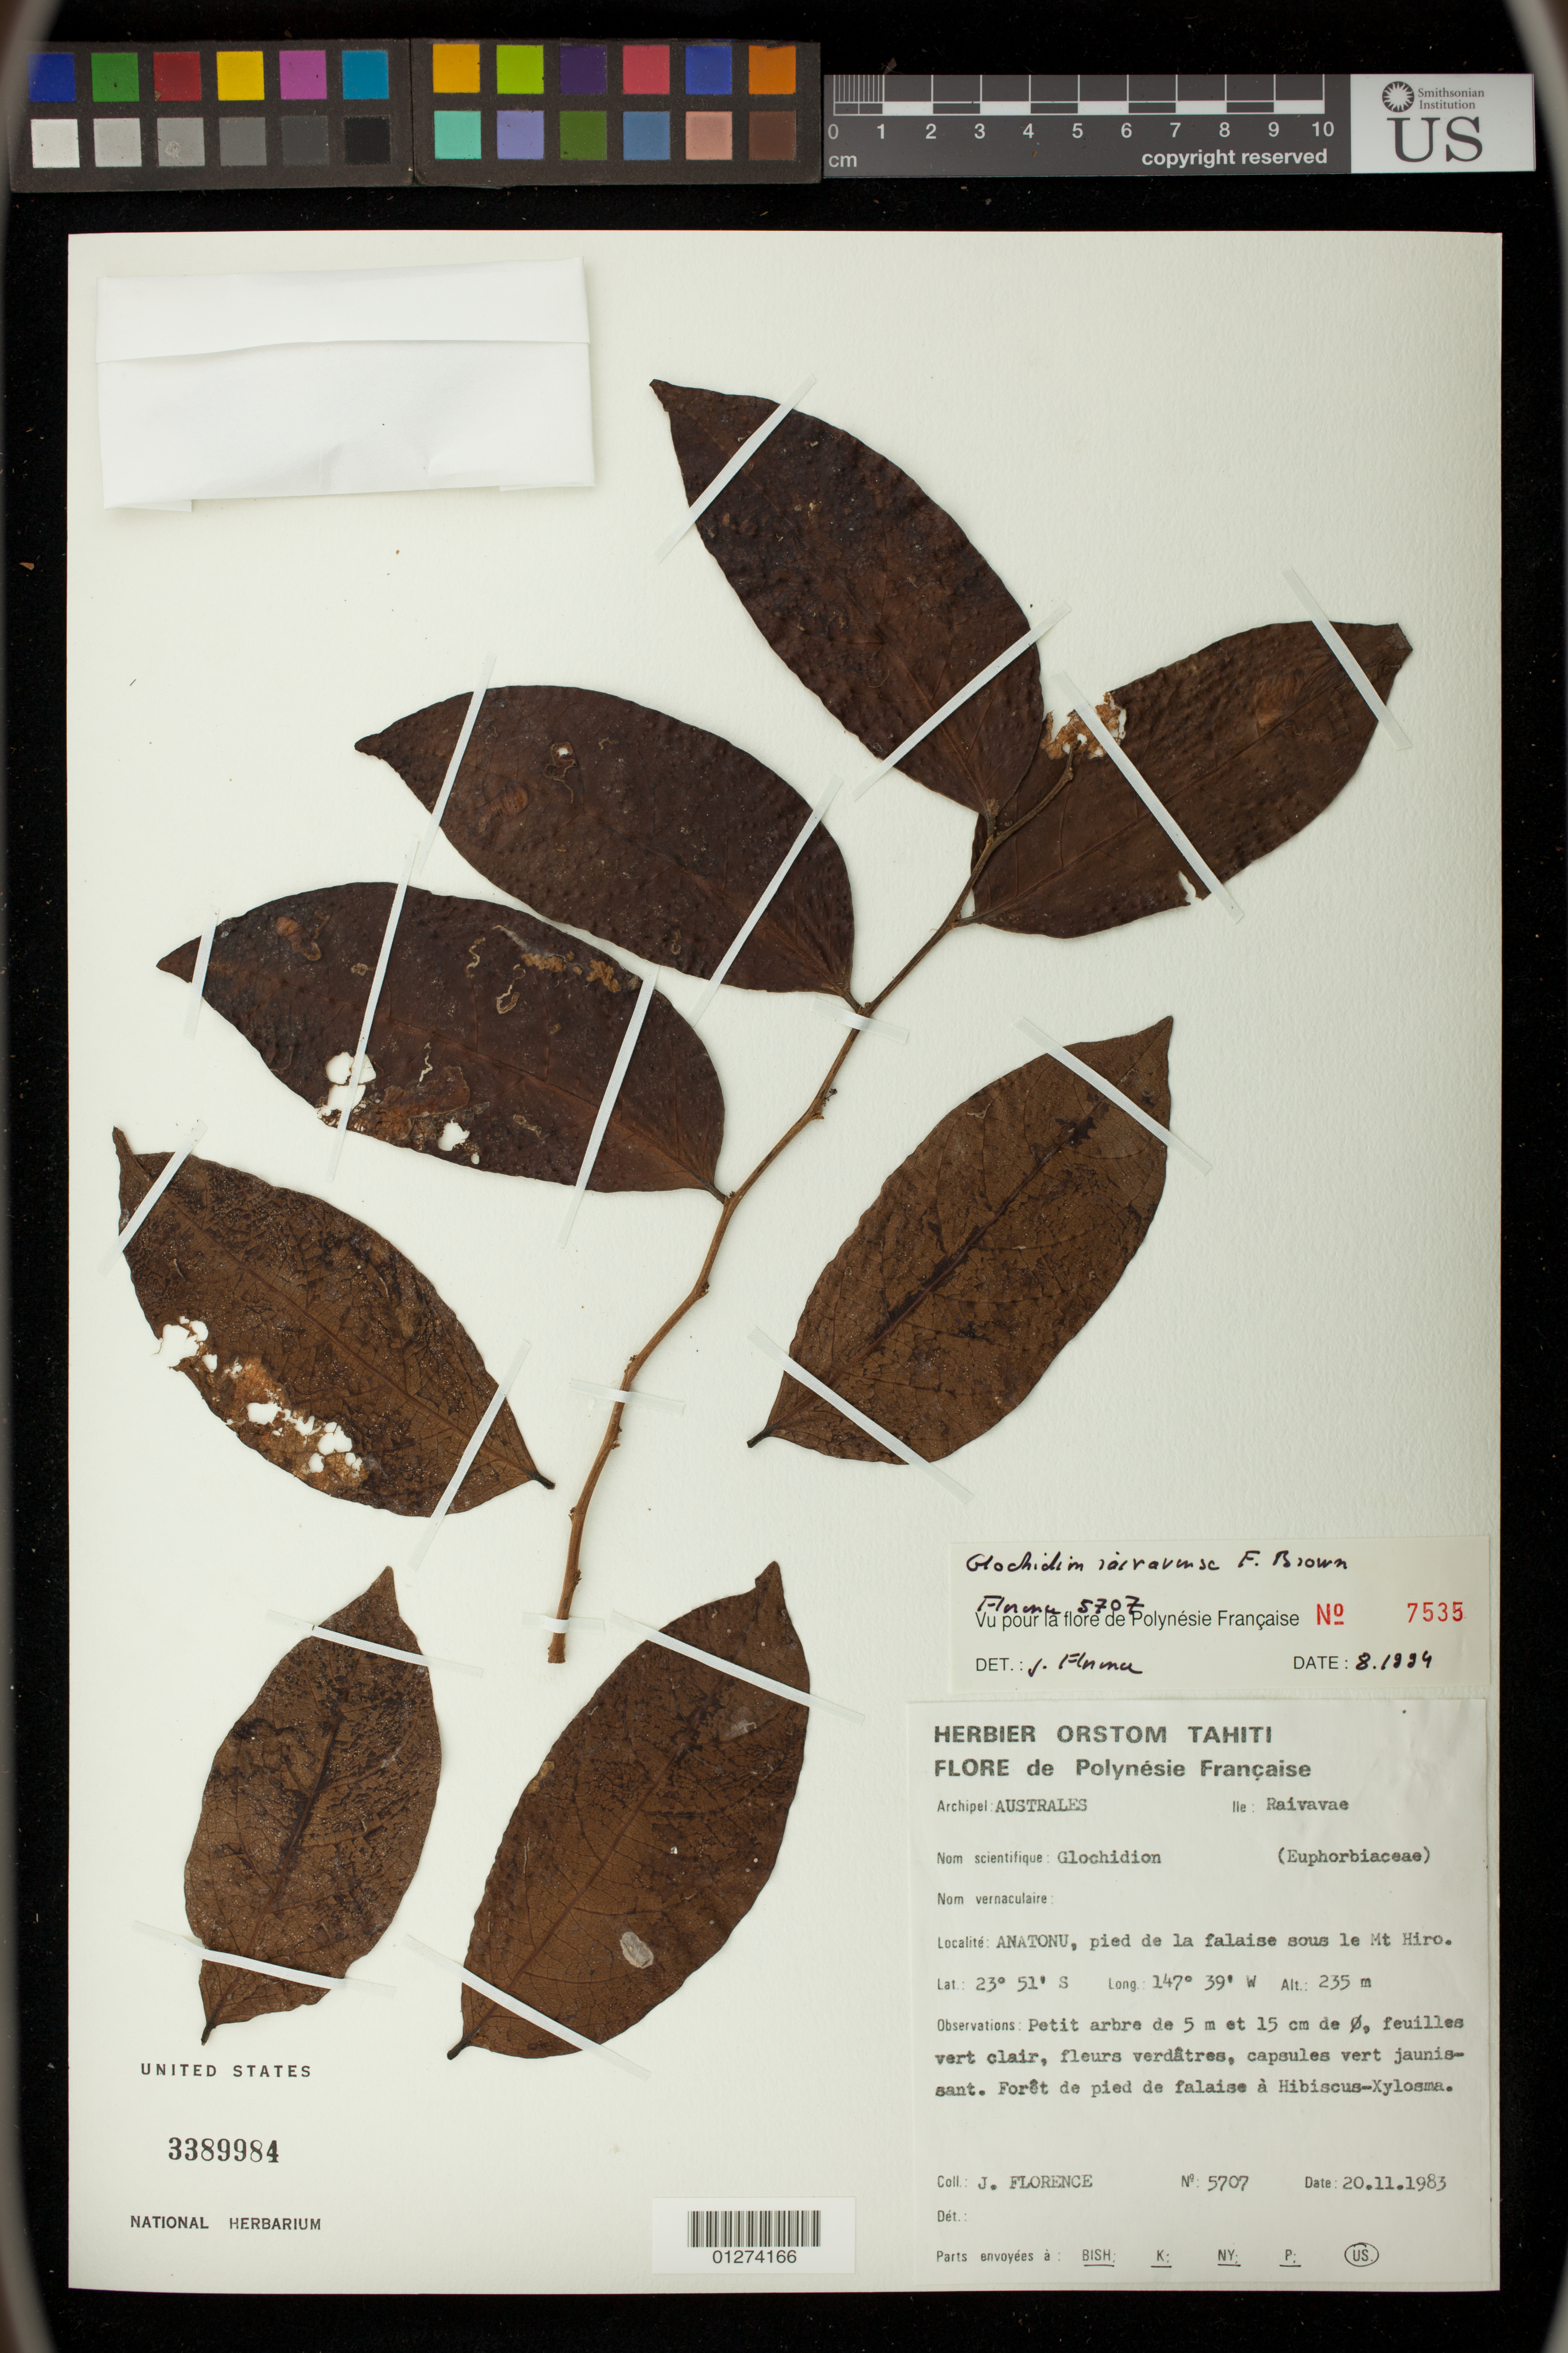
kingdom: Plantae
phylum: Tracheophyta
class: Magnoliopsida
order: Malpighiales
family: Phyllanthaceae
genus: Phyllanthus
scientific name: Phyllanthus raivavense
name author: (F. Br.) W.L. Wagner & Lorence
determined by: Wagner, W. L., (BOT), Smithsonian Institution - National Museum of Natural History (UNITED STATES)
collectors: J. Florence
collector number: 5707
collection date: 1983-11-20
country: French Polynesia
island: Raivavae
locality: Anatonu, pied de la falaise sous le Mt Hiro.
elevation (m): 235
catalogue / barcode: US 3389984